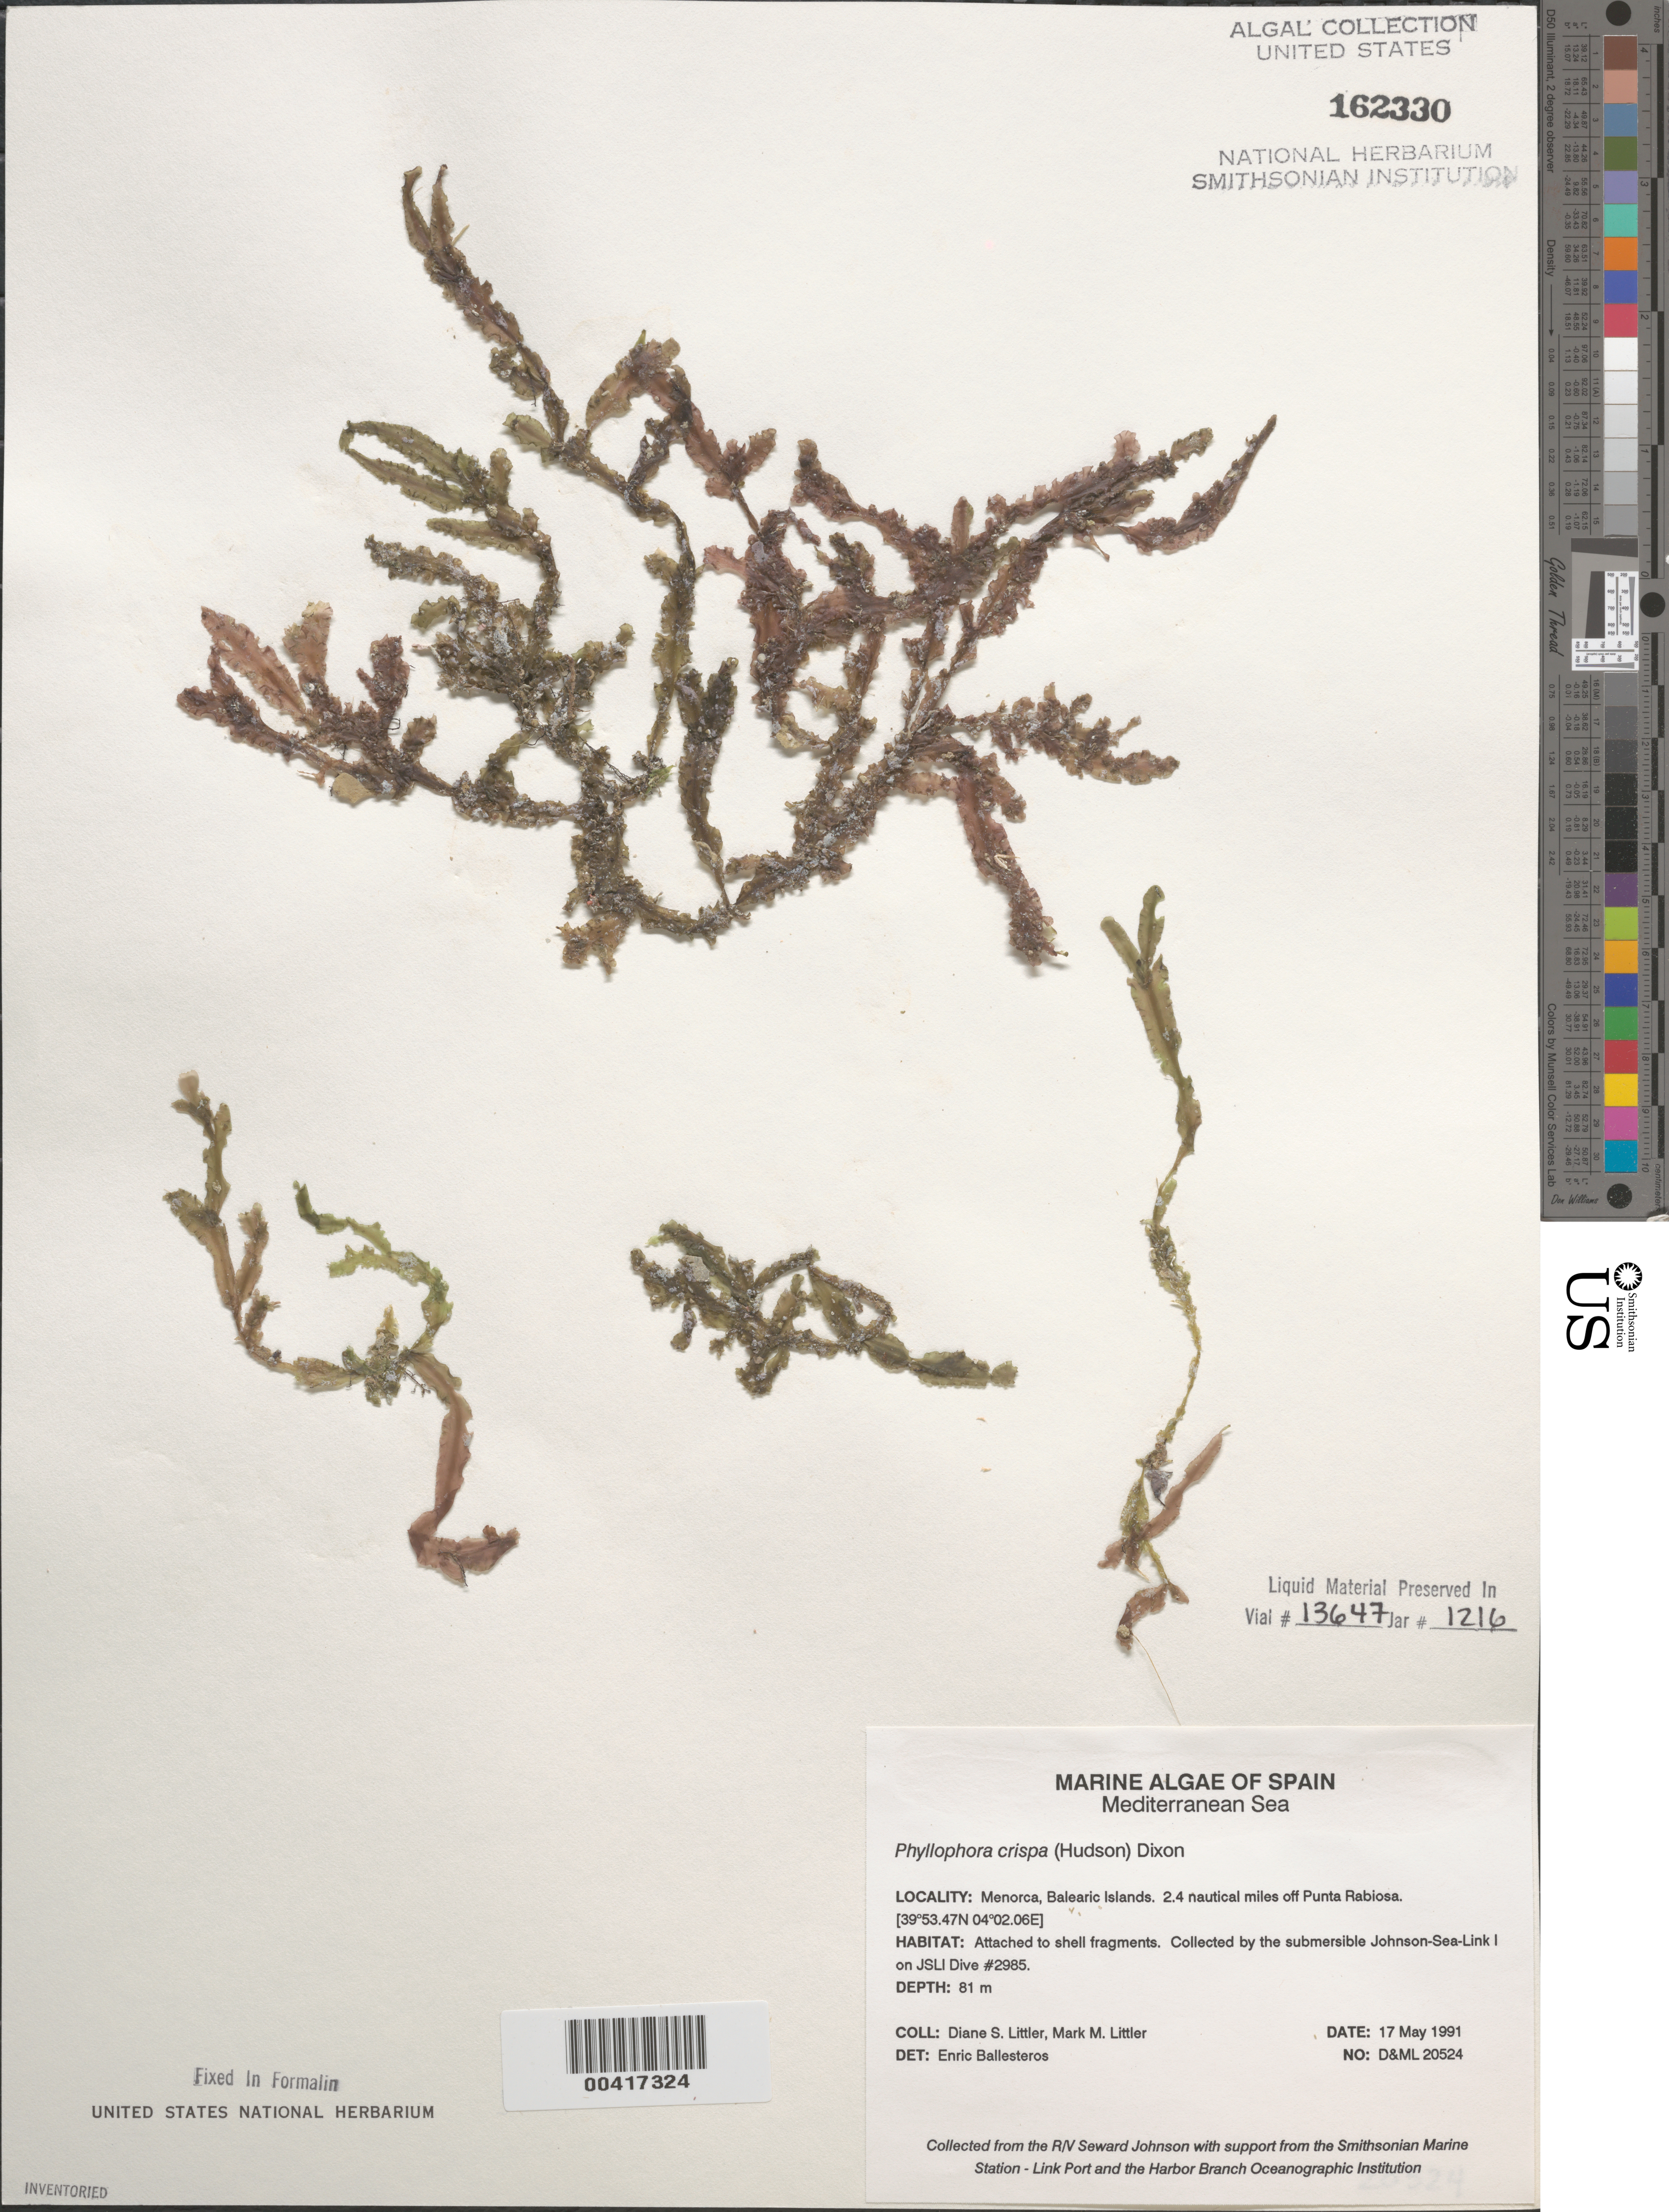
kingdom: Plantae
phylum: Rhodophyta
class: Florideophyceae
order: Gigartinales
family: Phyllophoraceae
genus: Phyllophora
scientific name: Phyllophora crispa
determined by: Ballesteros, E.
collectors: D. S. Littler & M. M. Littler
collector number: D&ML 20524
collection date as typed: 17 May 1991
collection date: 1991-05-17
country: Spain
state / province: Islas Baleares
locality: Menorca, 2.4 miles off punta rabiosa, balearic islands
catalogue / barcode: US 162330